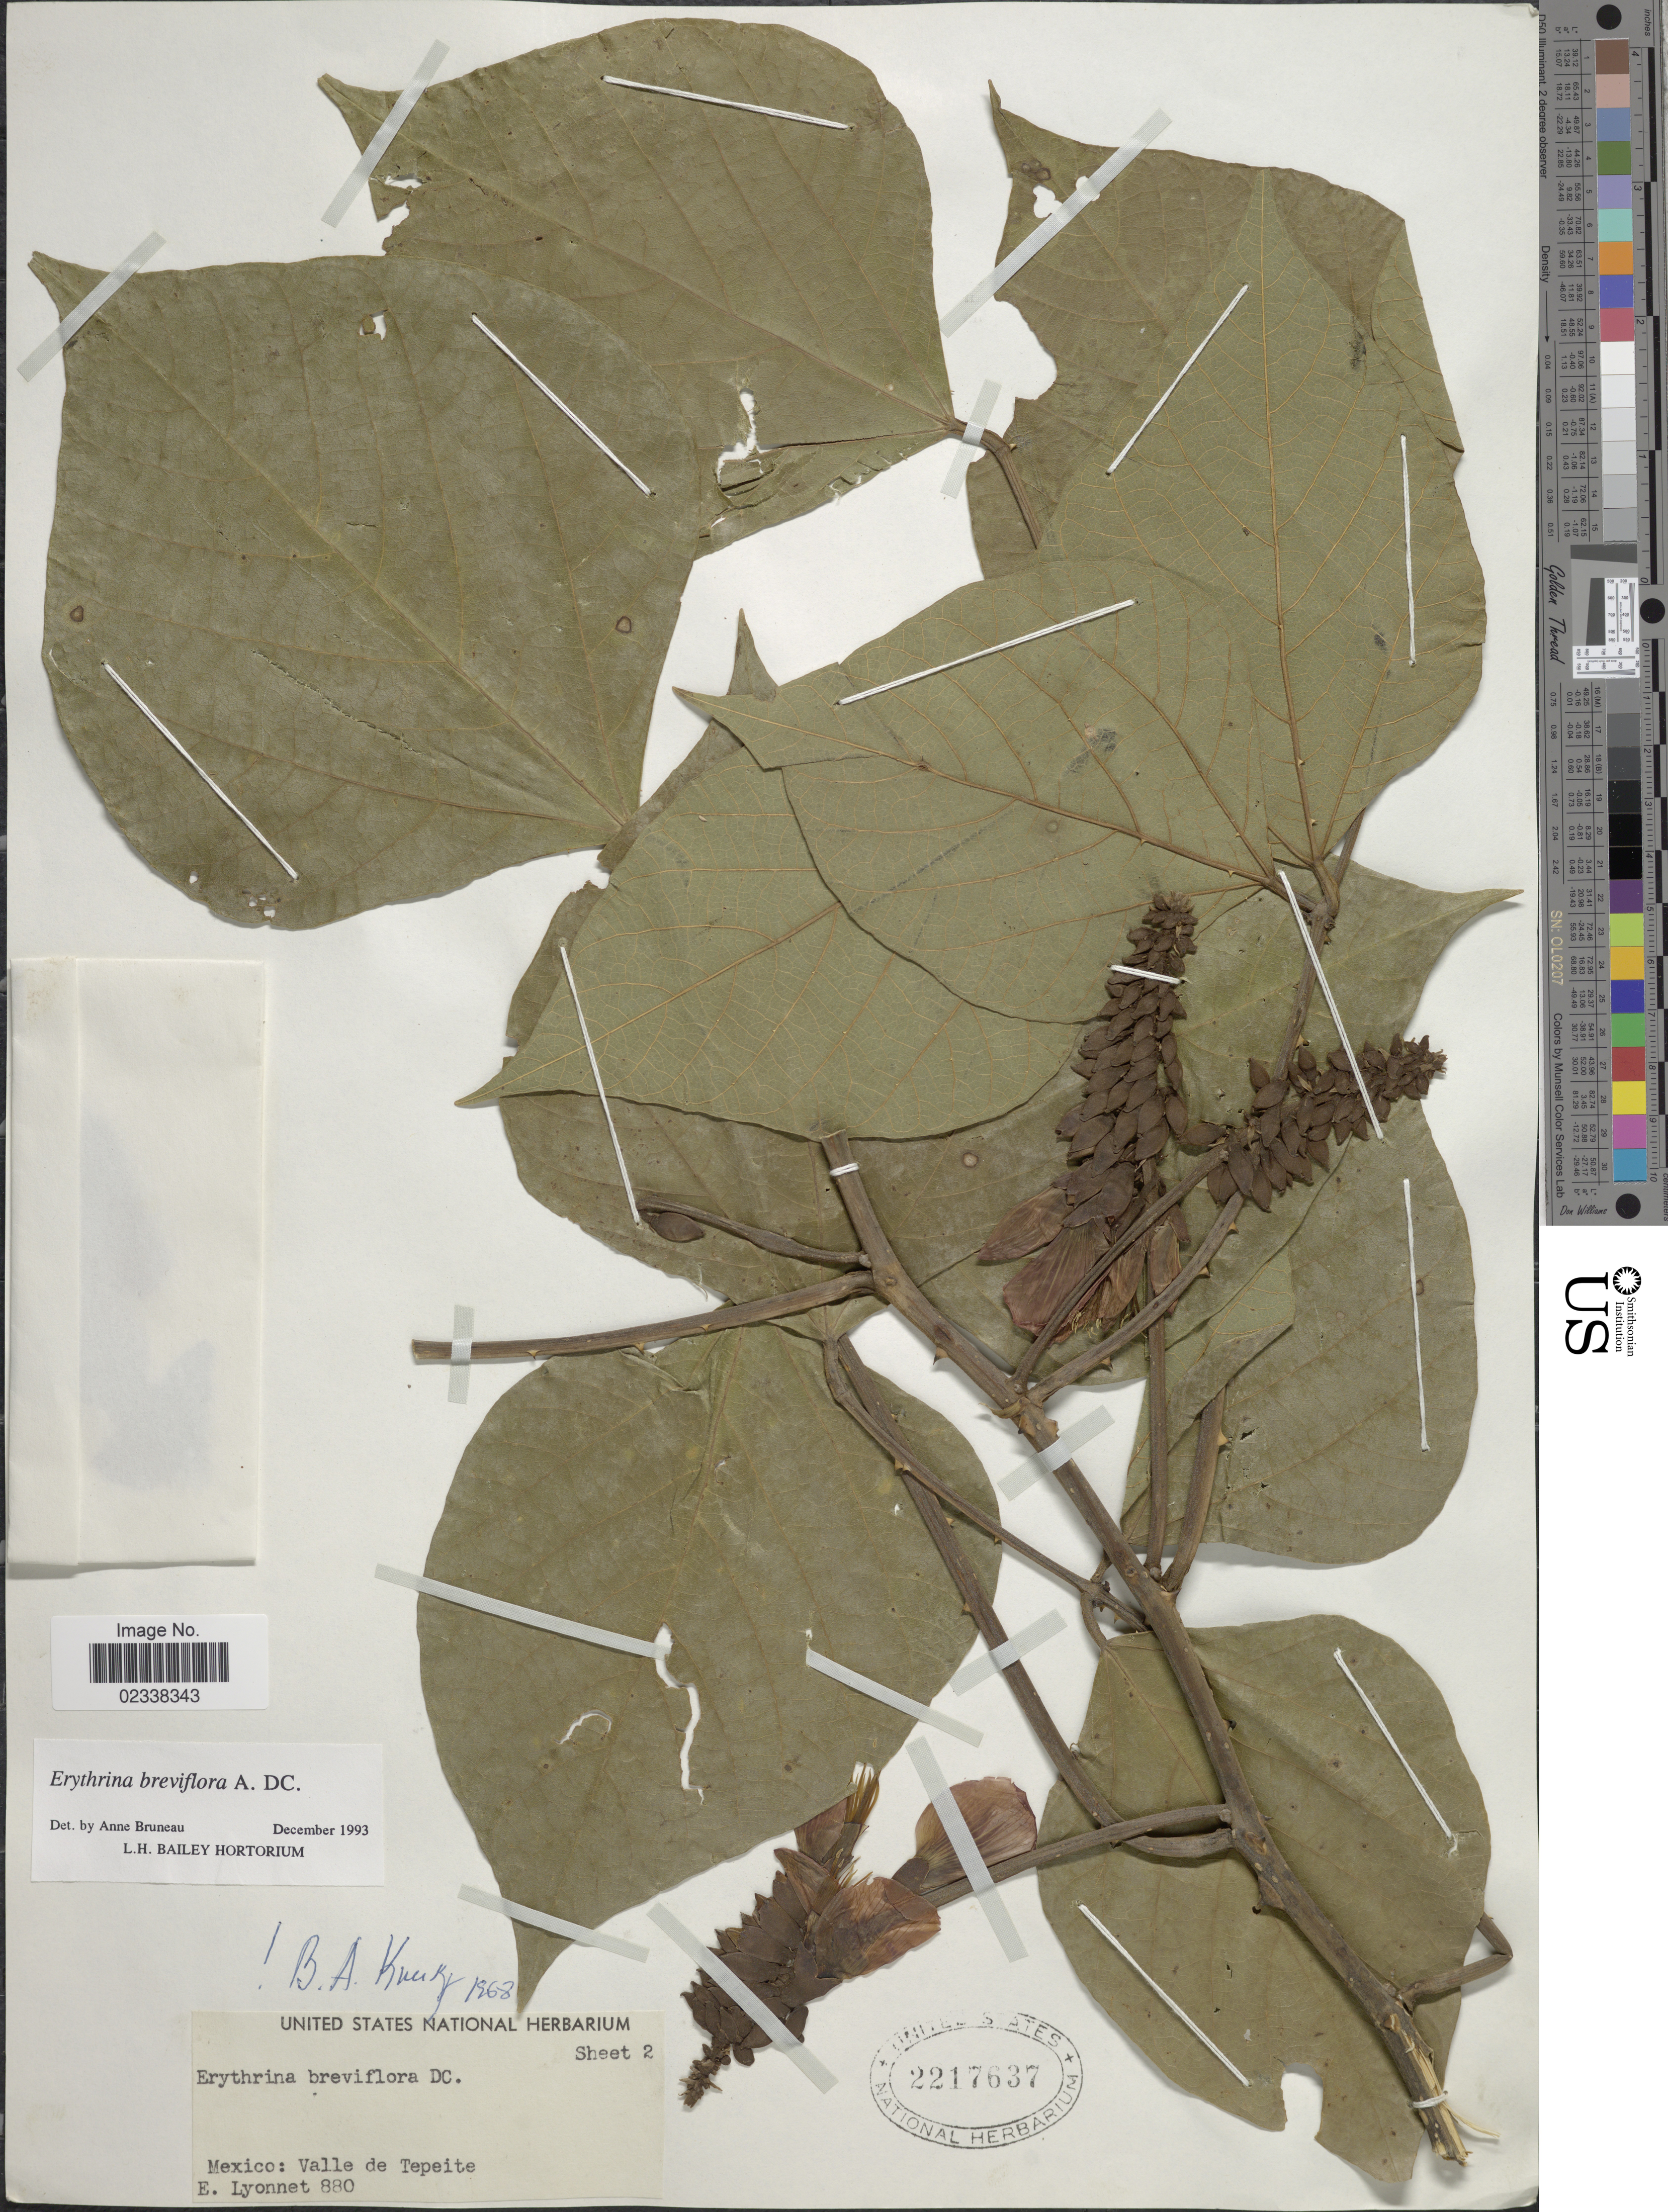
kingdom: Plantae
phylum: Tracheophyta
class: Magnoliopsida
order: Fabales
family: Fabaceae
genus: Erythrina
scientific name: Erythrina breviflora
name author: DC.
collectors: E. Lyonnet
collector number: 880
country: Mexico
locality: Valle de Tepeite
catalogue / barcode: US 2217637